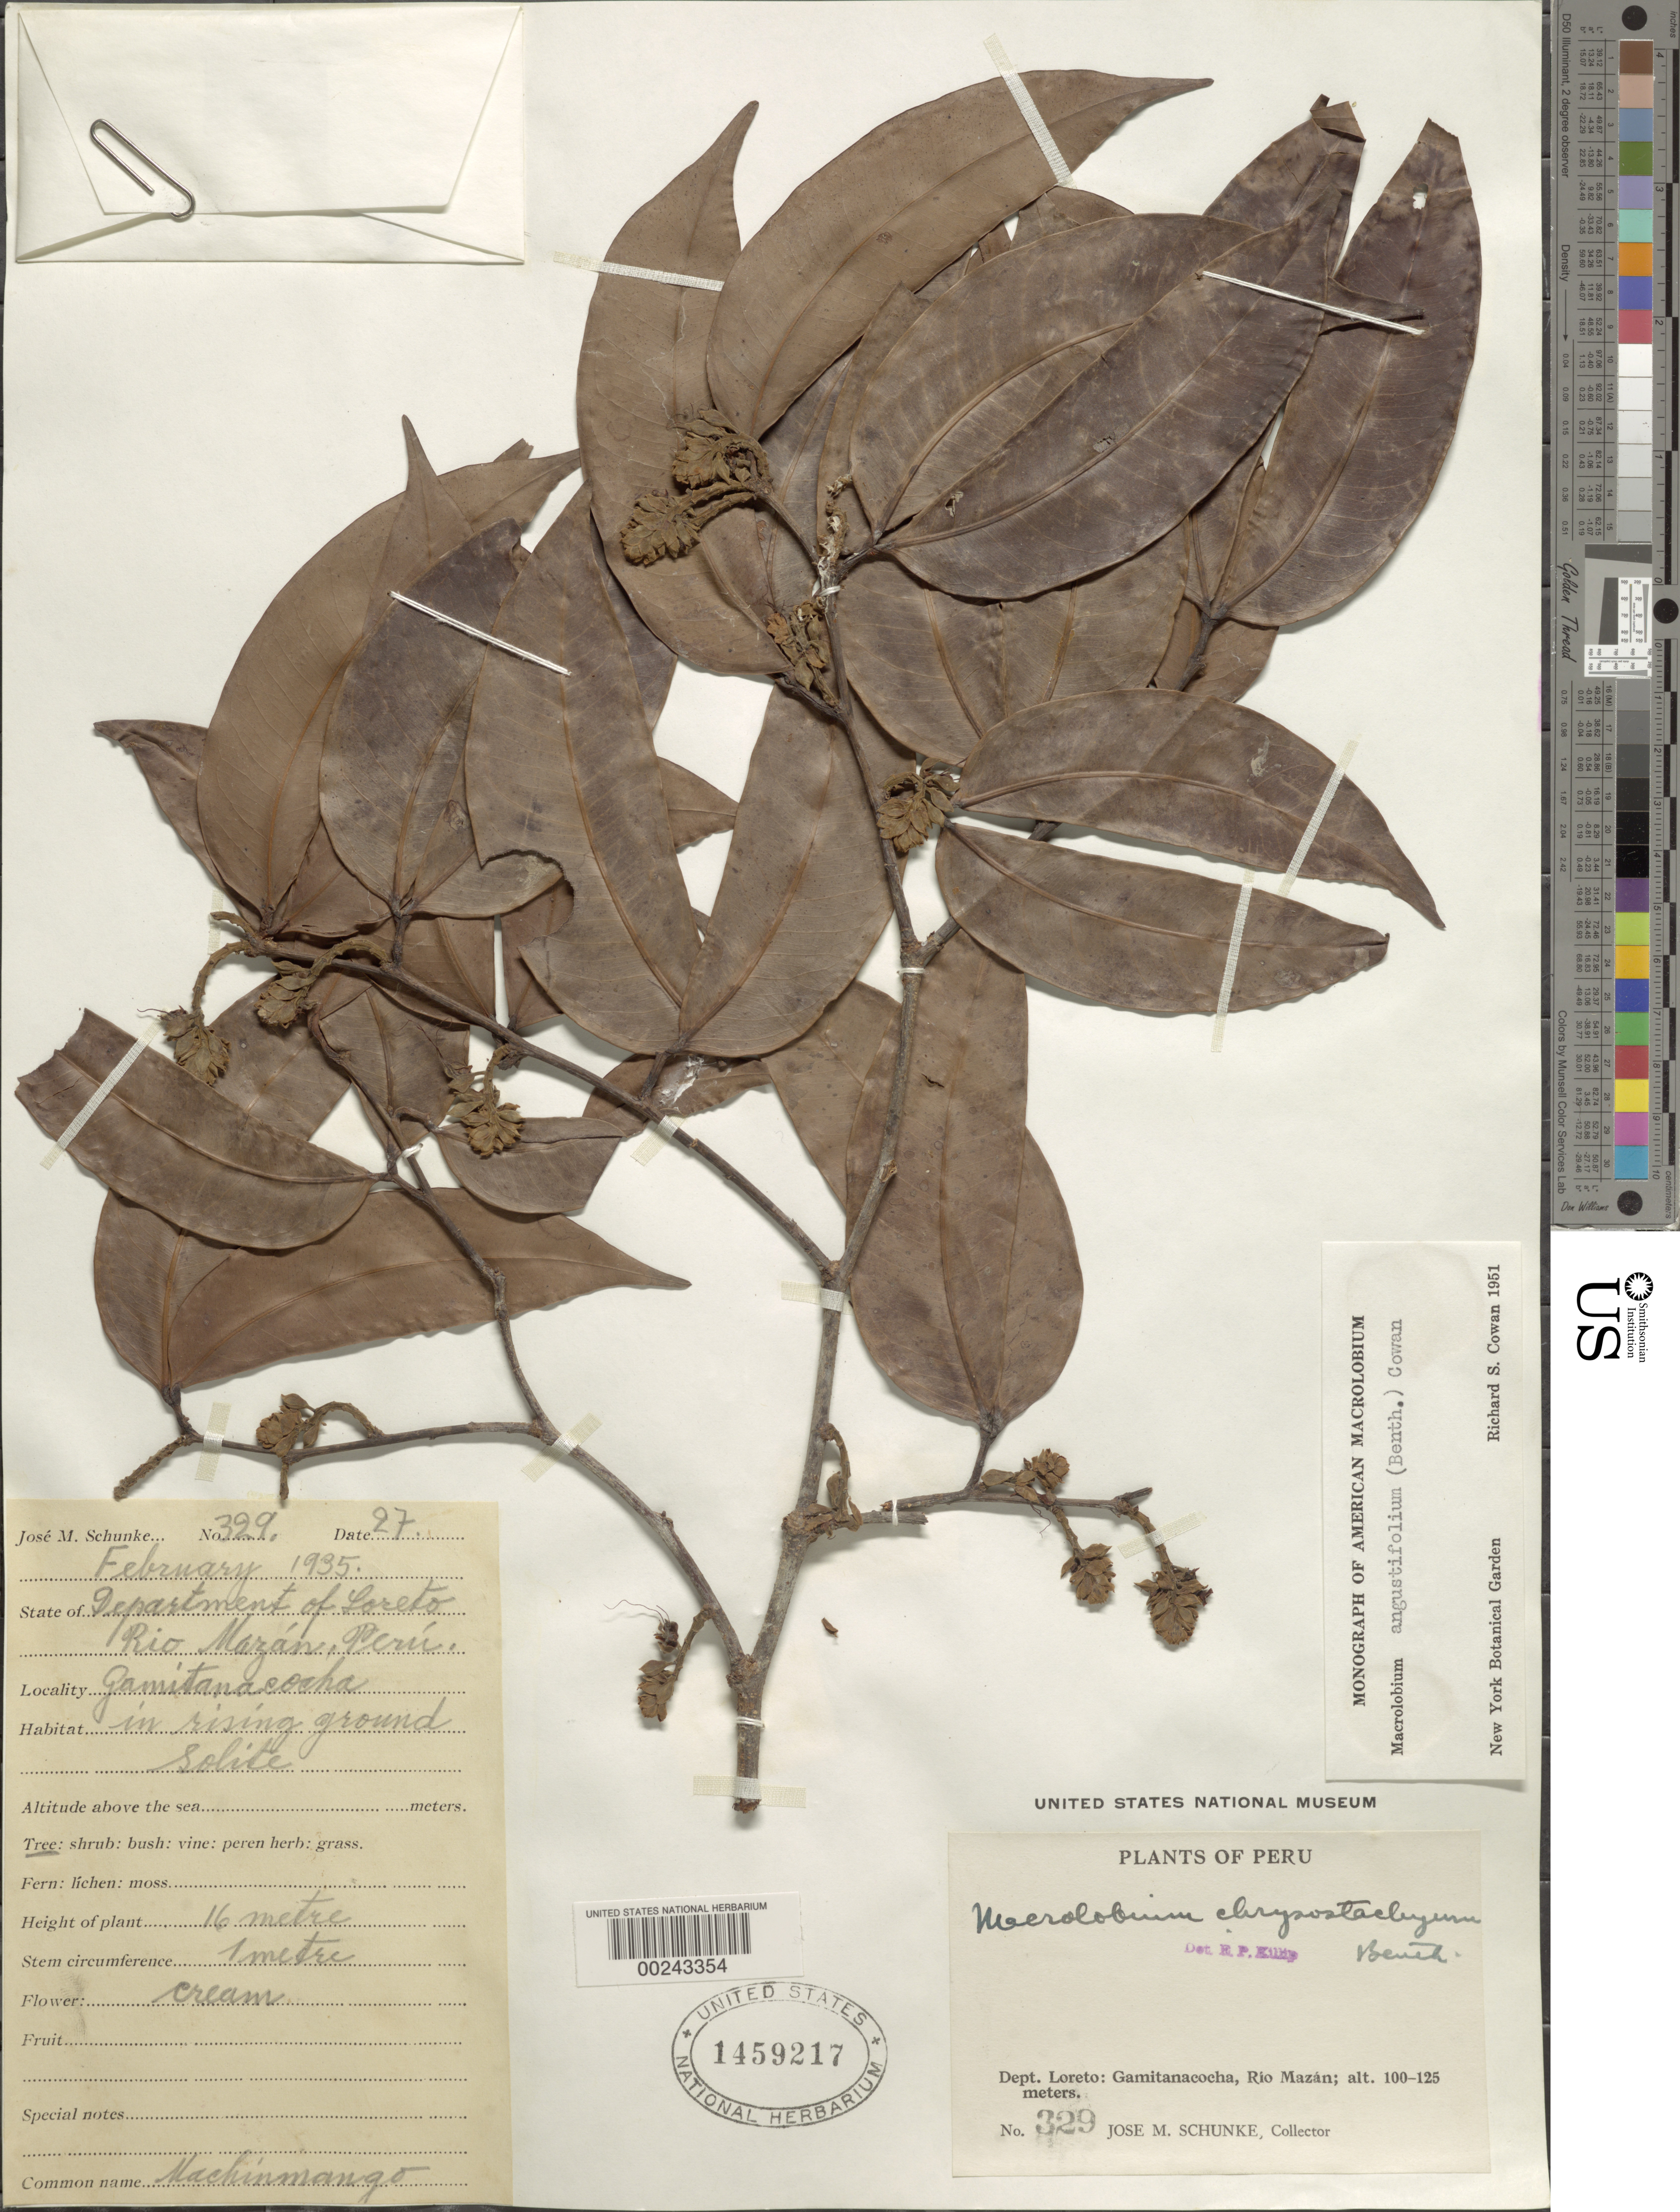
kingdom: Plantae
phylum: Tracheophyta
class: Magnoliopsida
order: Fabales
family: Fabaceae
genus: Macrolobium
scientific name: Macrolobium angustifolium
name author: (Benth.) R.S. Cowan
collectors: J. Schunke Vigo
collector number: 329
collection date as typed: Feb 1935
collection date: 1935-02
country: Peru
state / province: Loreto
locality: Gamitanacocha, rio mazan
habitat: In rising ground; solite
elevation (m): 100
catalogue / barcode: US 1459217